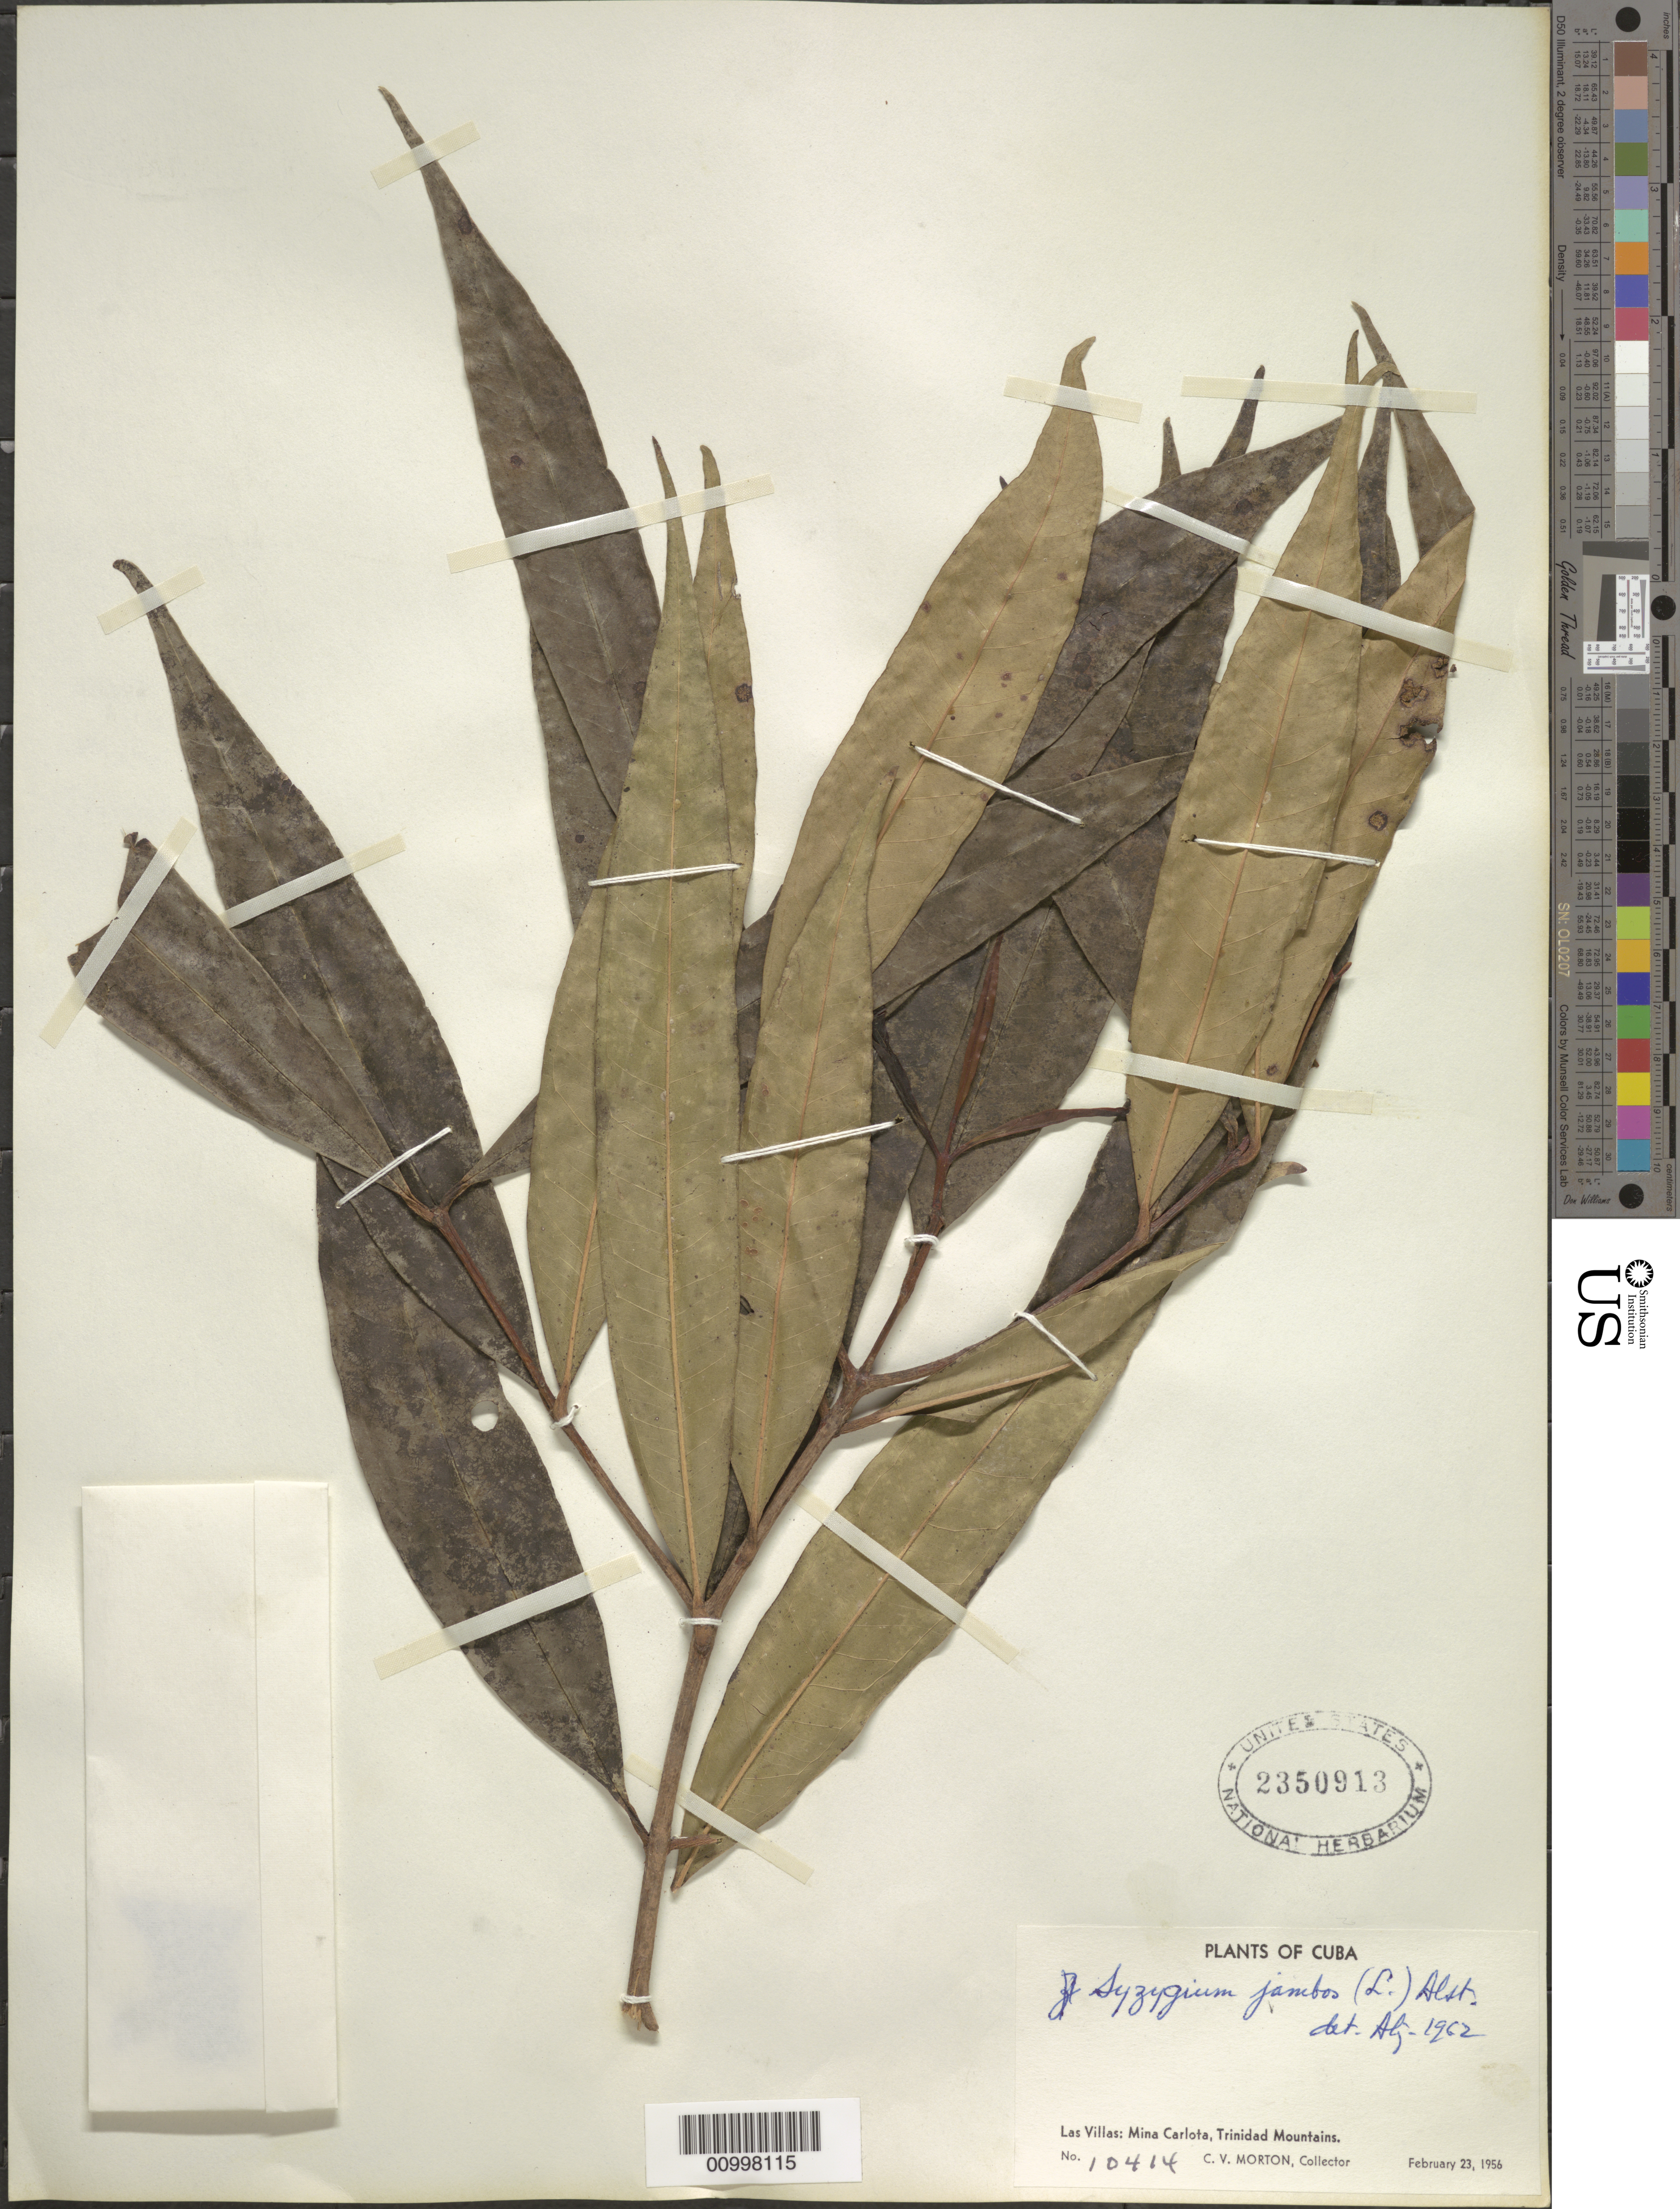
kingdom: Plantae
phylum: Tracheophyta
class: Magnoliopsida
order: Myrtales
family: Myrtaceae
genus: Syzygium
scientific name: Syzygium jambos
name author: (L.) Alston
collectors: C. V. Morton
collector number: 10414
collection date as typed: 23 Feb 1956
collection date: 1956-02-23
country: Cuba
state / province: Las Villas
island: Cuba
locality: Mina Carlota, Trinidad Mountains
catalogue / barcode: US 2350913